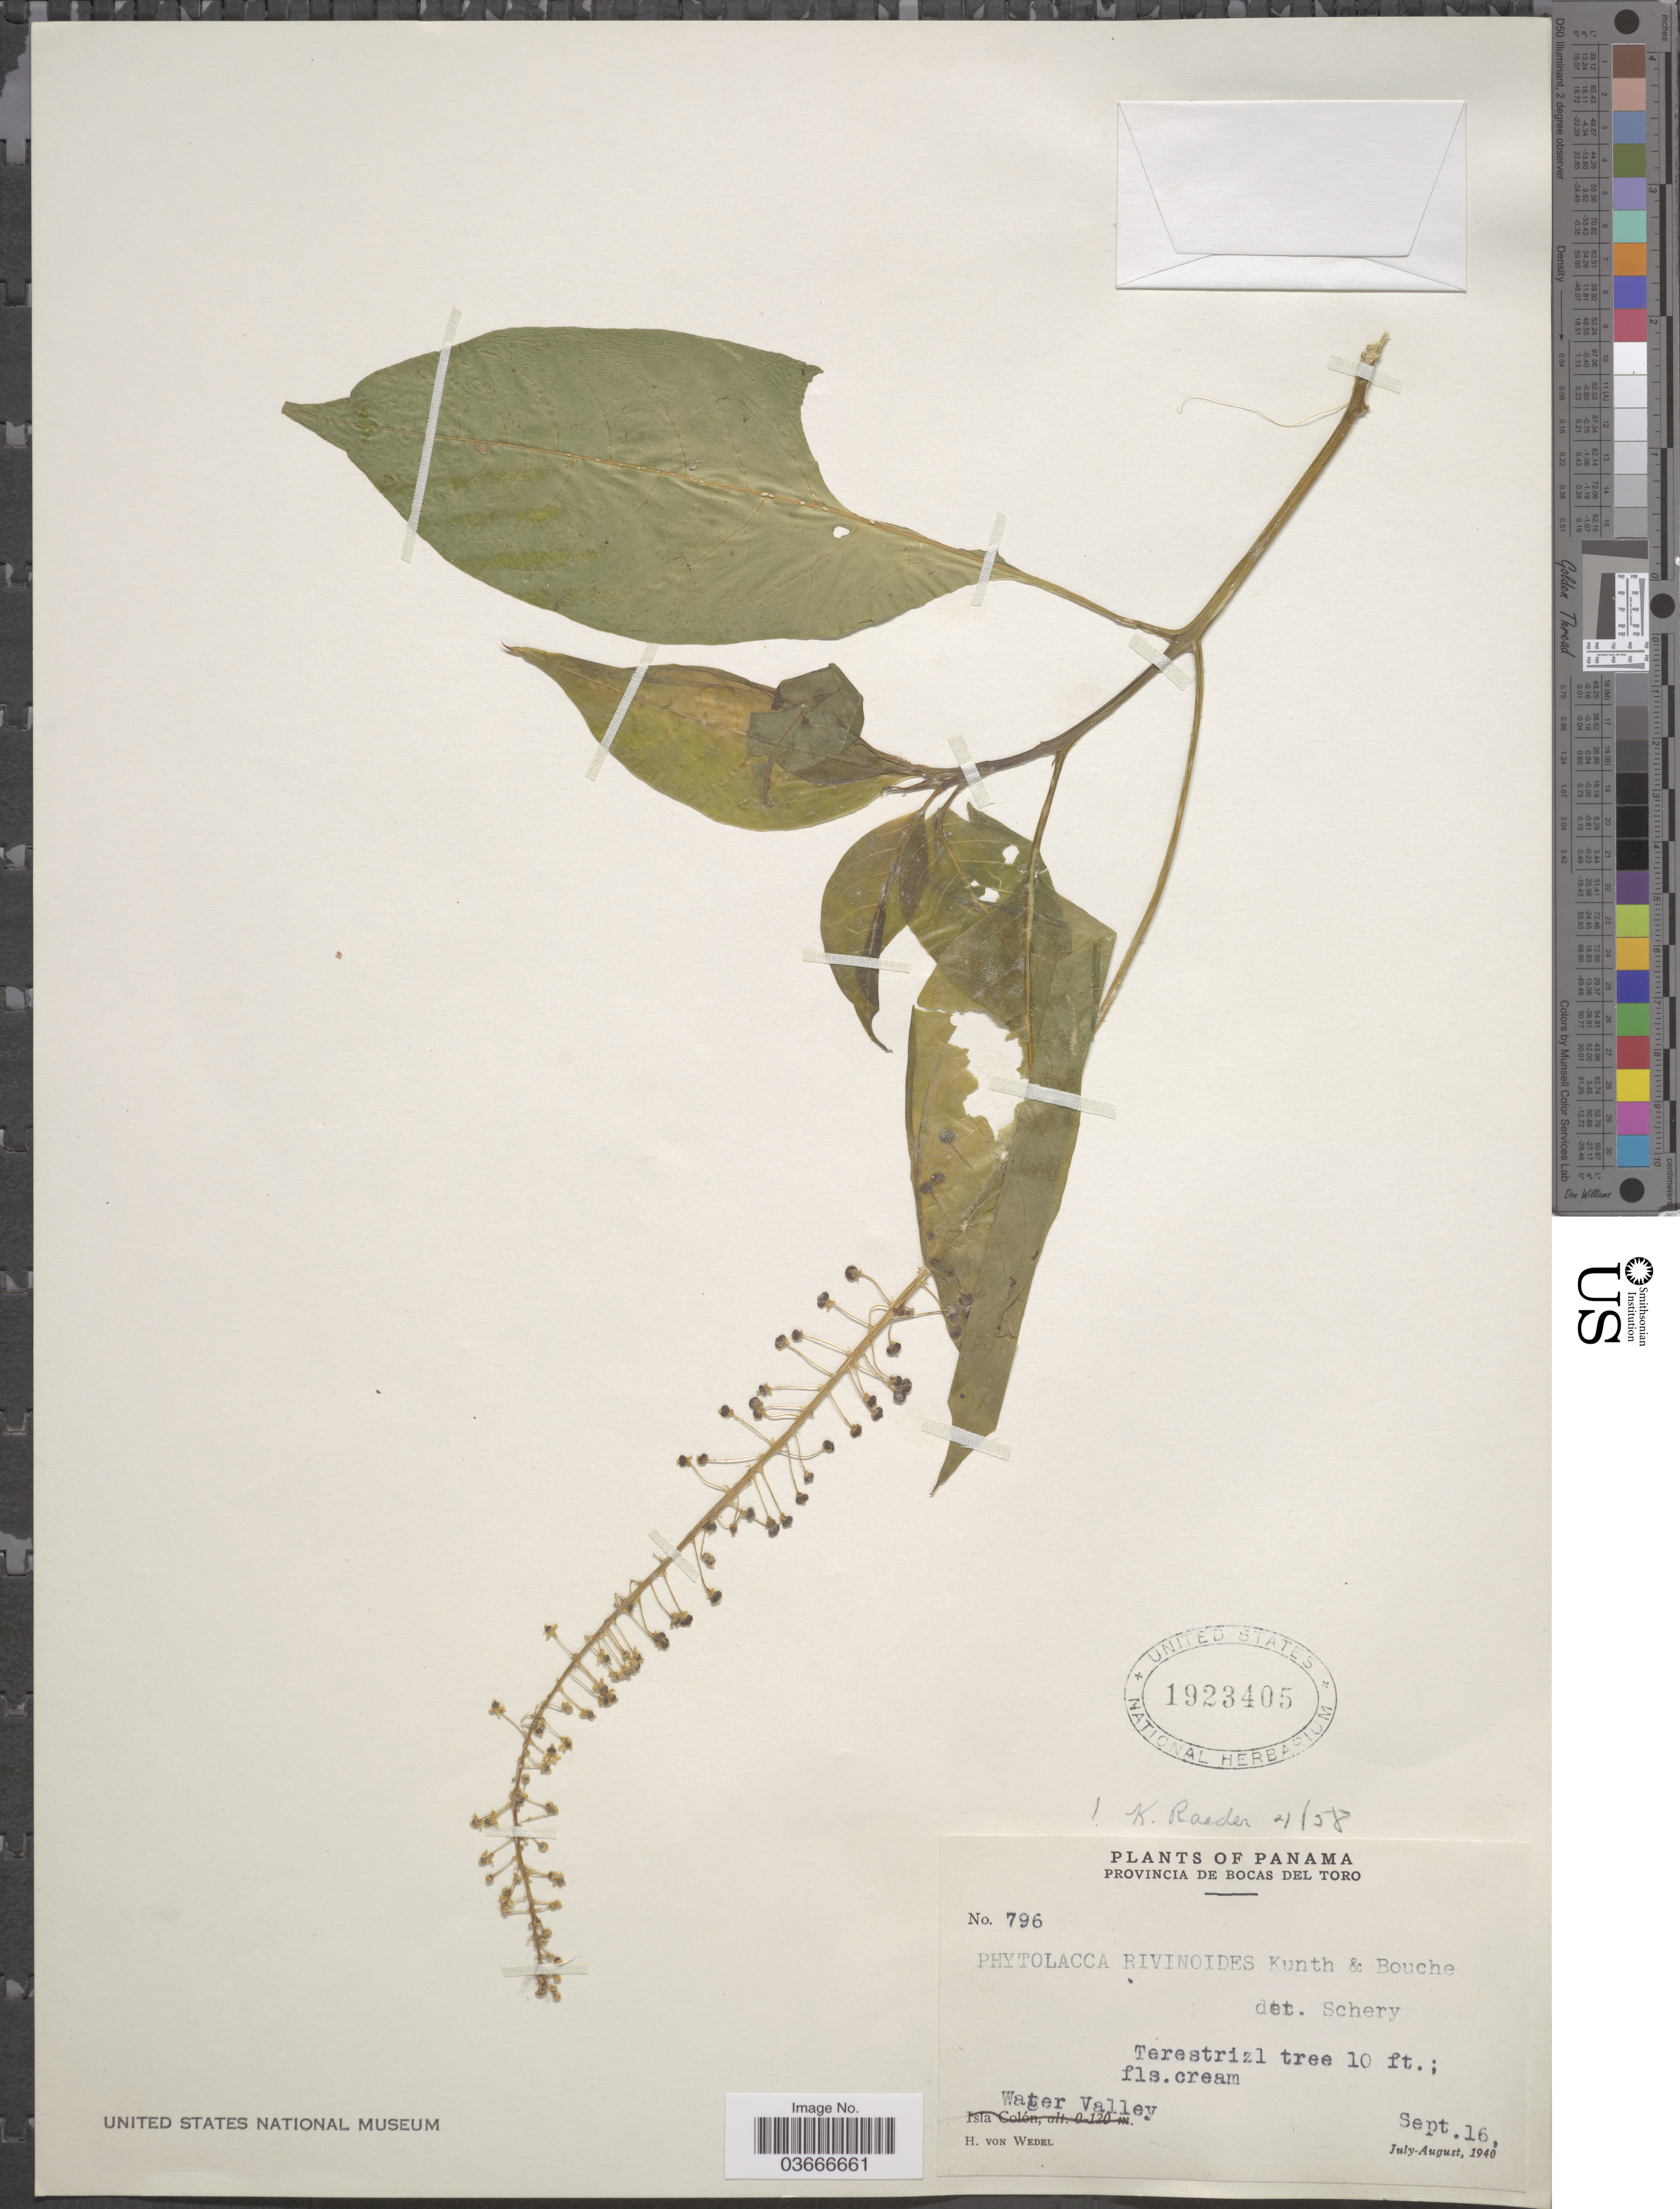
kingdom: Plantae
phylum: Tracheophyta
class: Magnoliopsida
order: Caryophyllales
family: Phytolaccaceae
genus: Phytolacca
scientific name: Phytolacca rivinoides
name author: Kunth & C.D. Bouché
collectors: H. von Wedel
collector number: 796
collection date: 1940-09-16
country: Panama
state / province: Bocas del Toro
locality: Water Valley.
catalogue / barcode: US 1923405